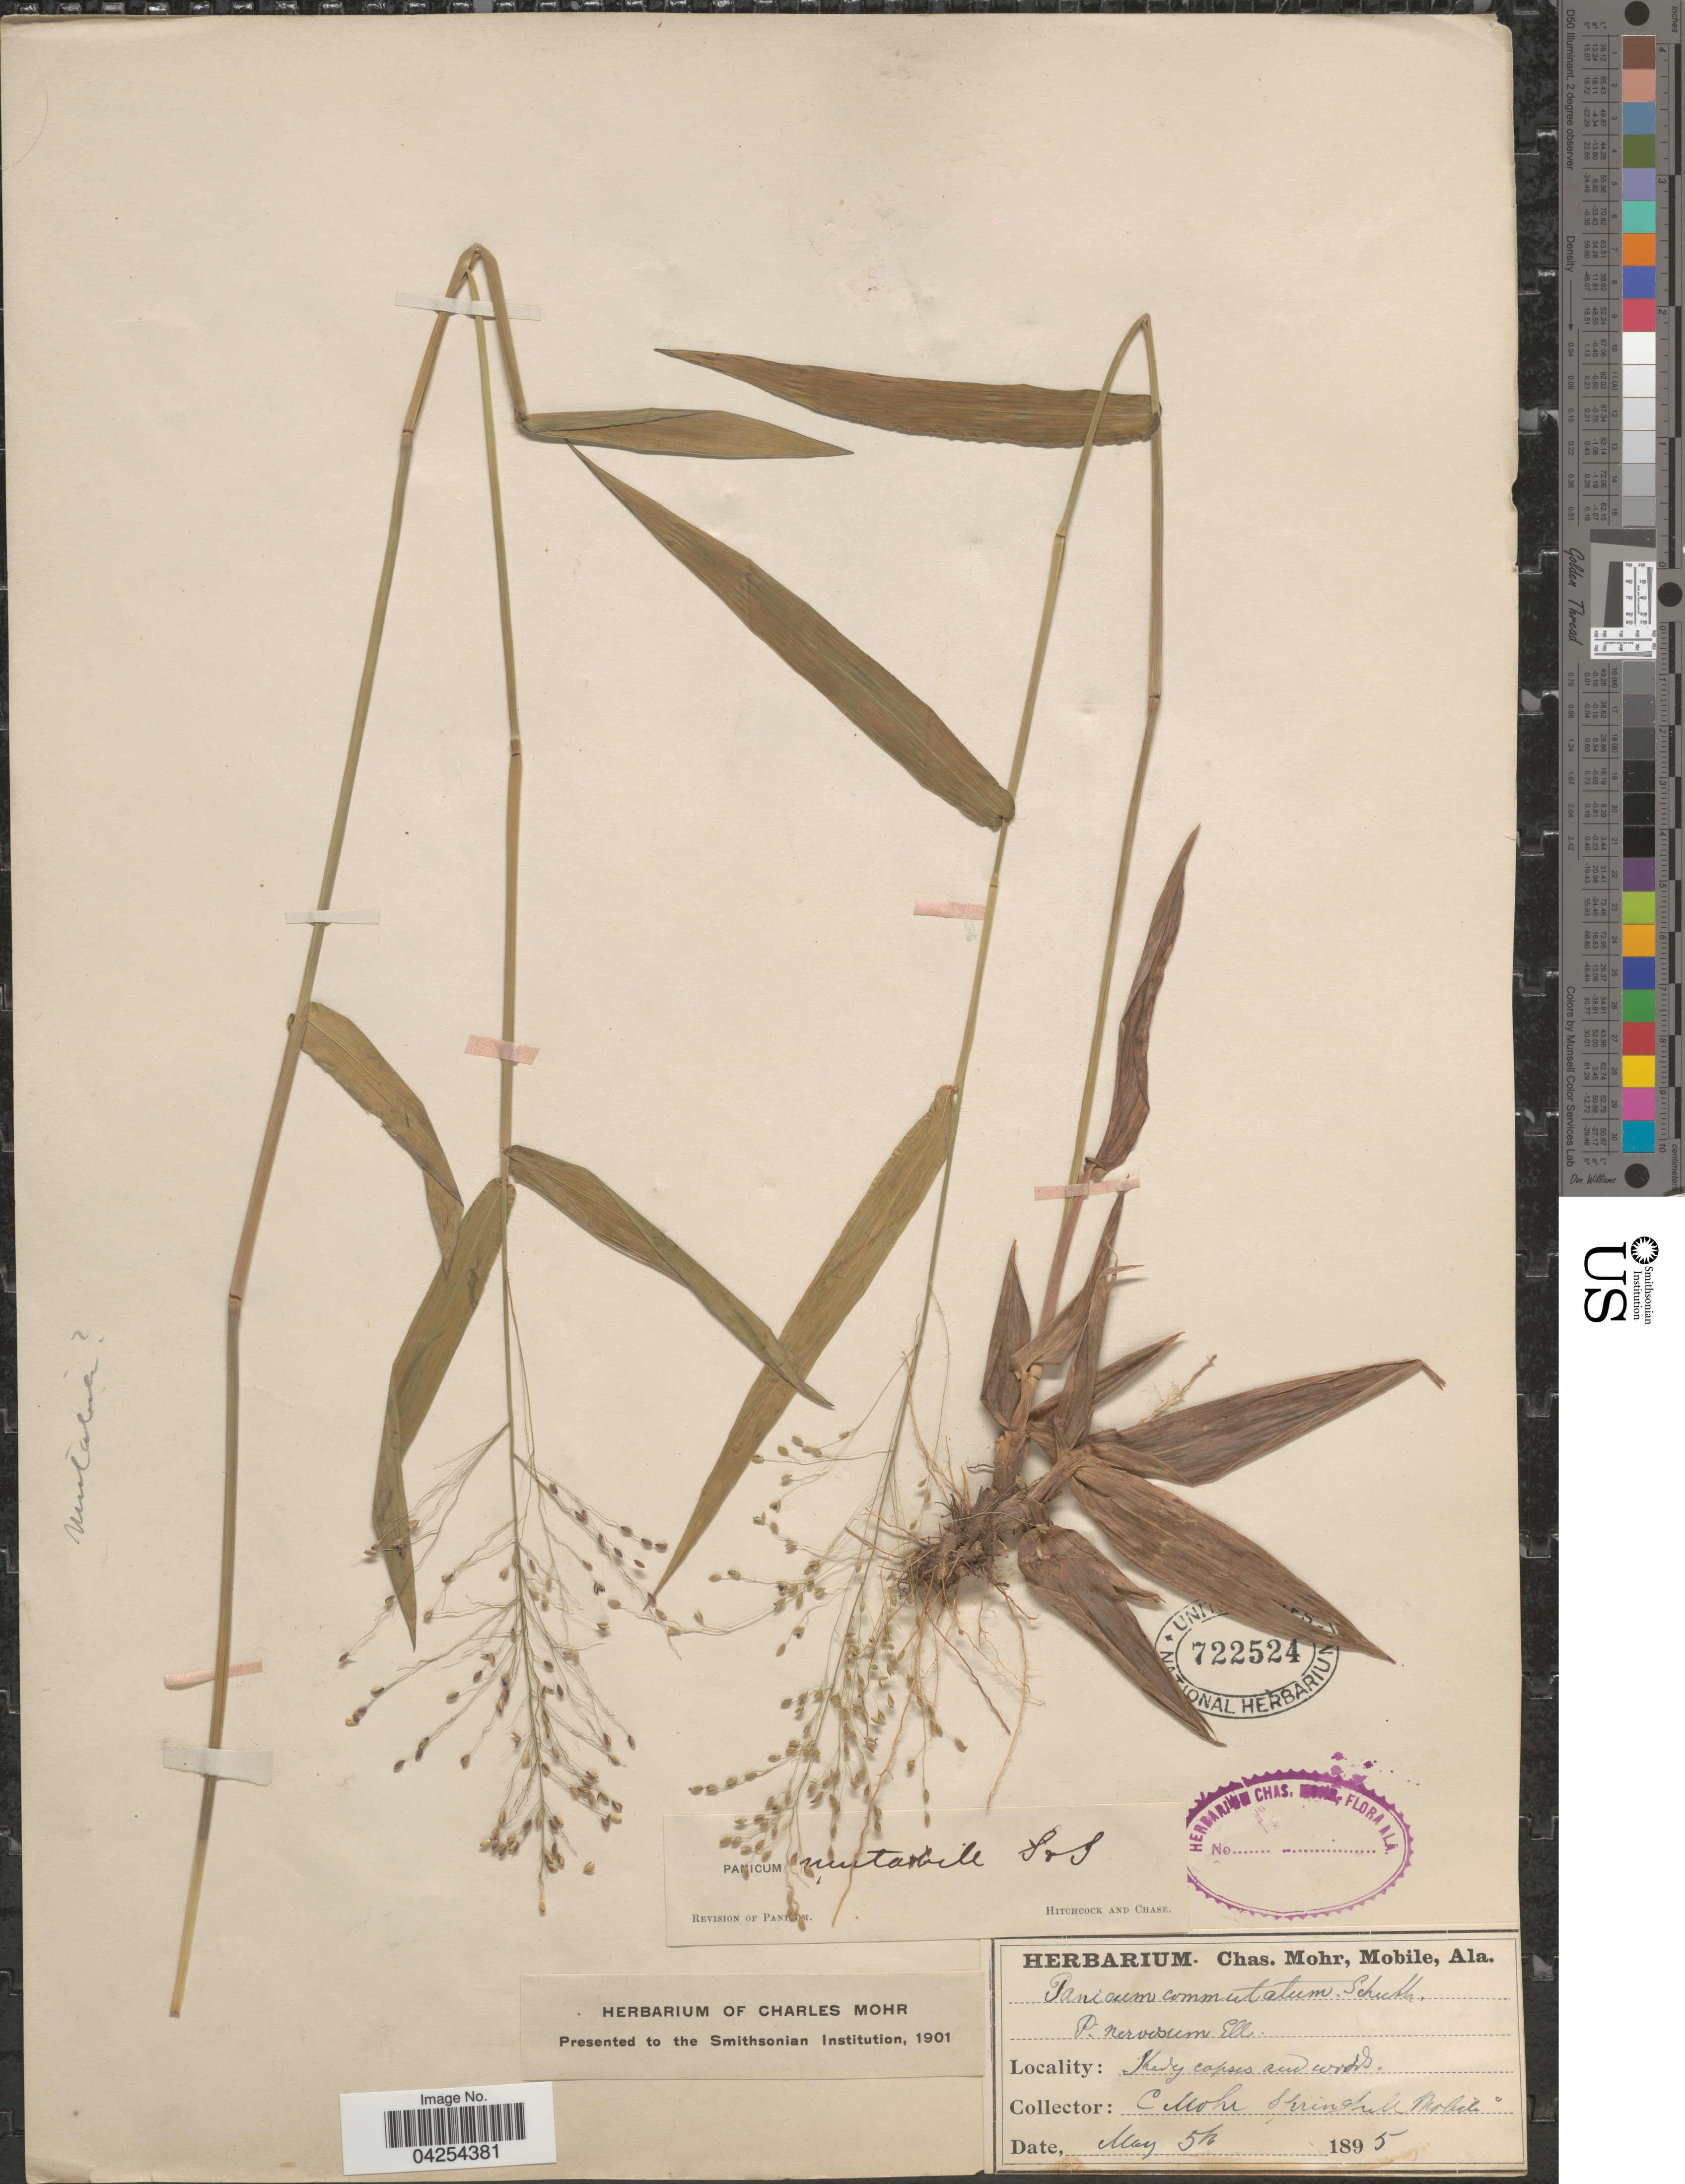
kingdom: Plantae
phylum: Tracheophyta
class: Liliopsida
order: Poales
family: Poaceae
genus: Dichanthelium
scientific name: Dichanthelium commutatum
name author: (Schult.) Gould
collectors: Mohr, C. T. (herbarium)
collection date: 1895-05-05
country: United States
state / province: Alabama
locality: Shady capses and woods. Springhill, Mobile.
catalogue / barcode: US 722524